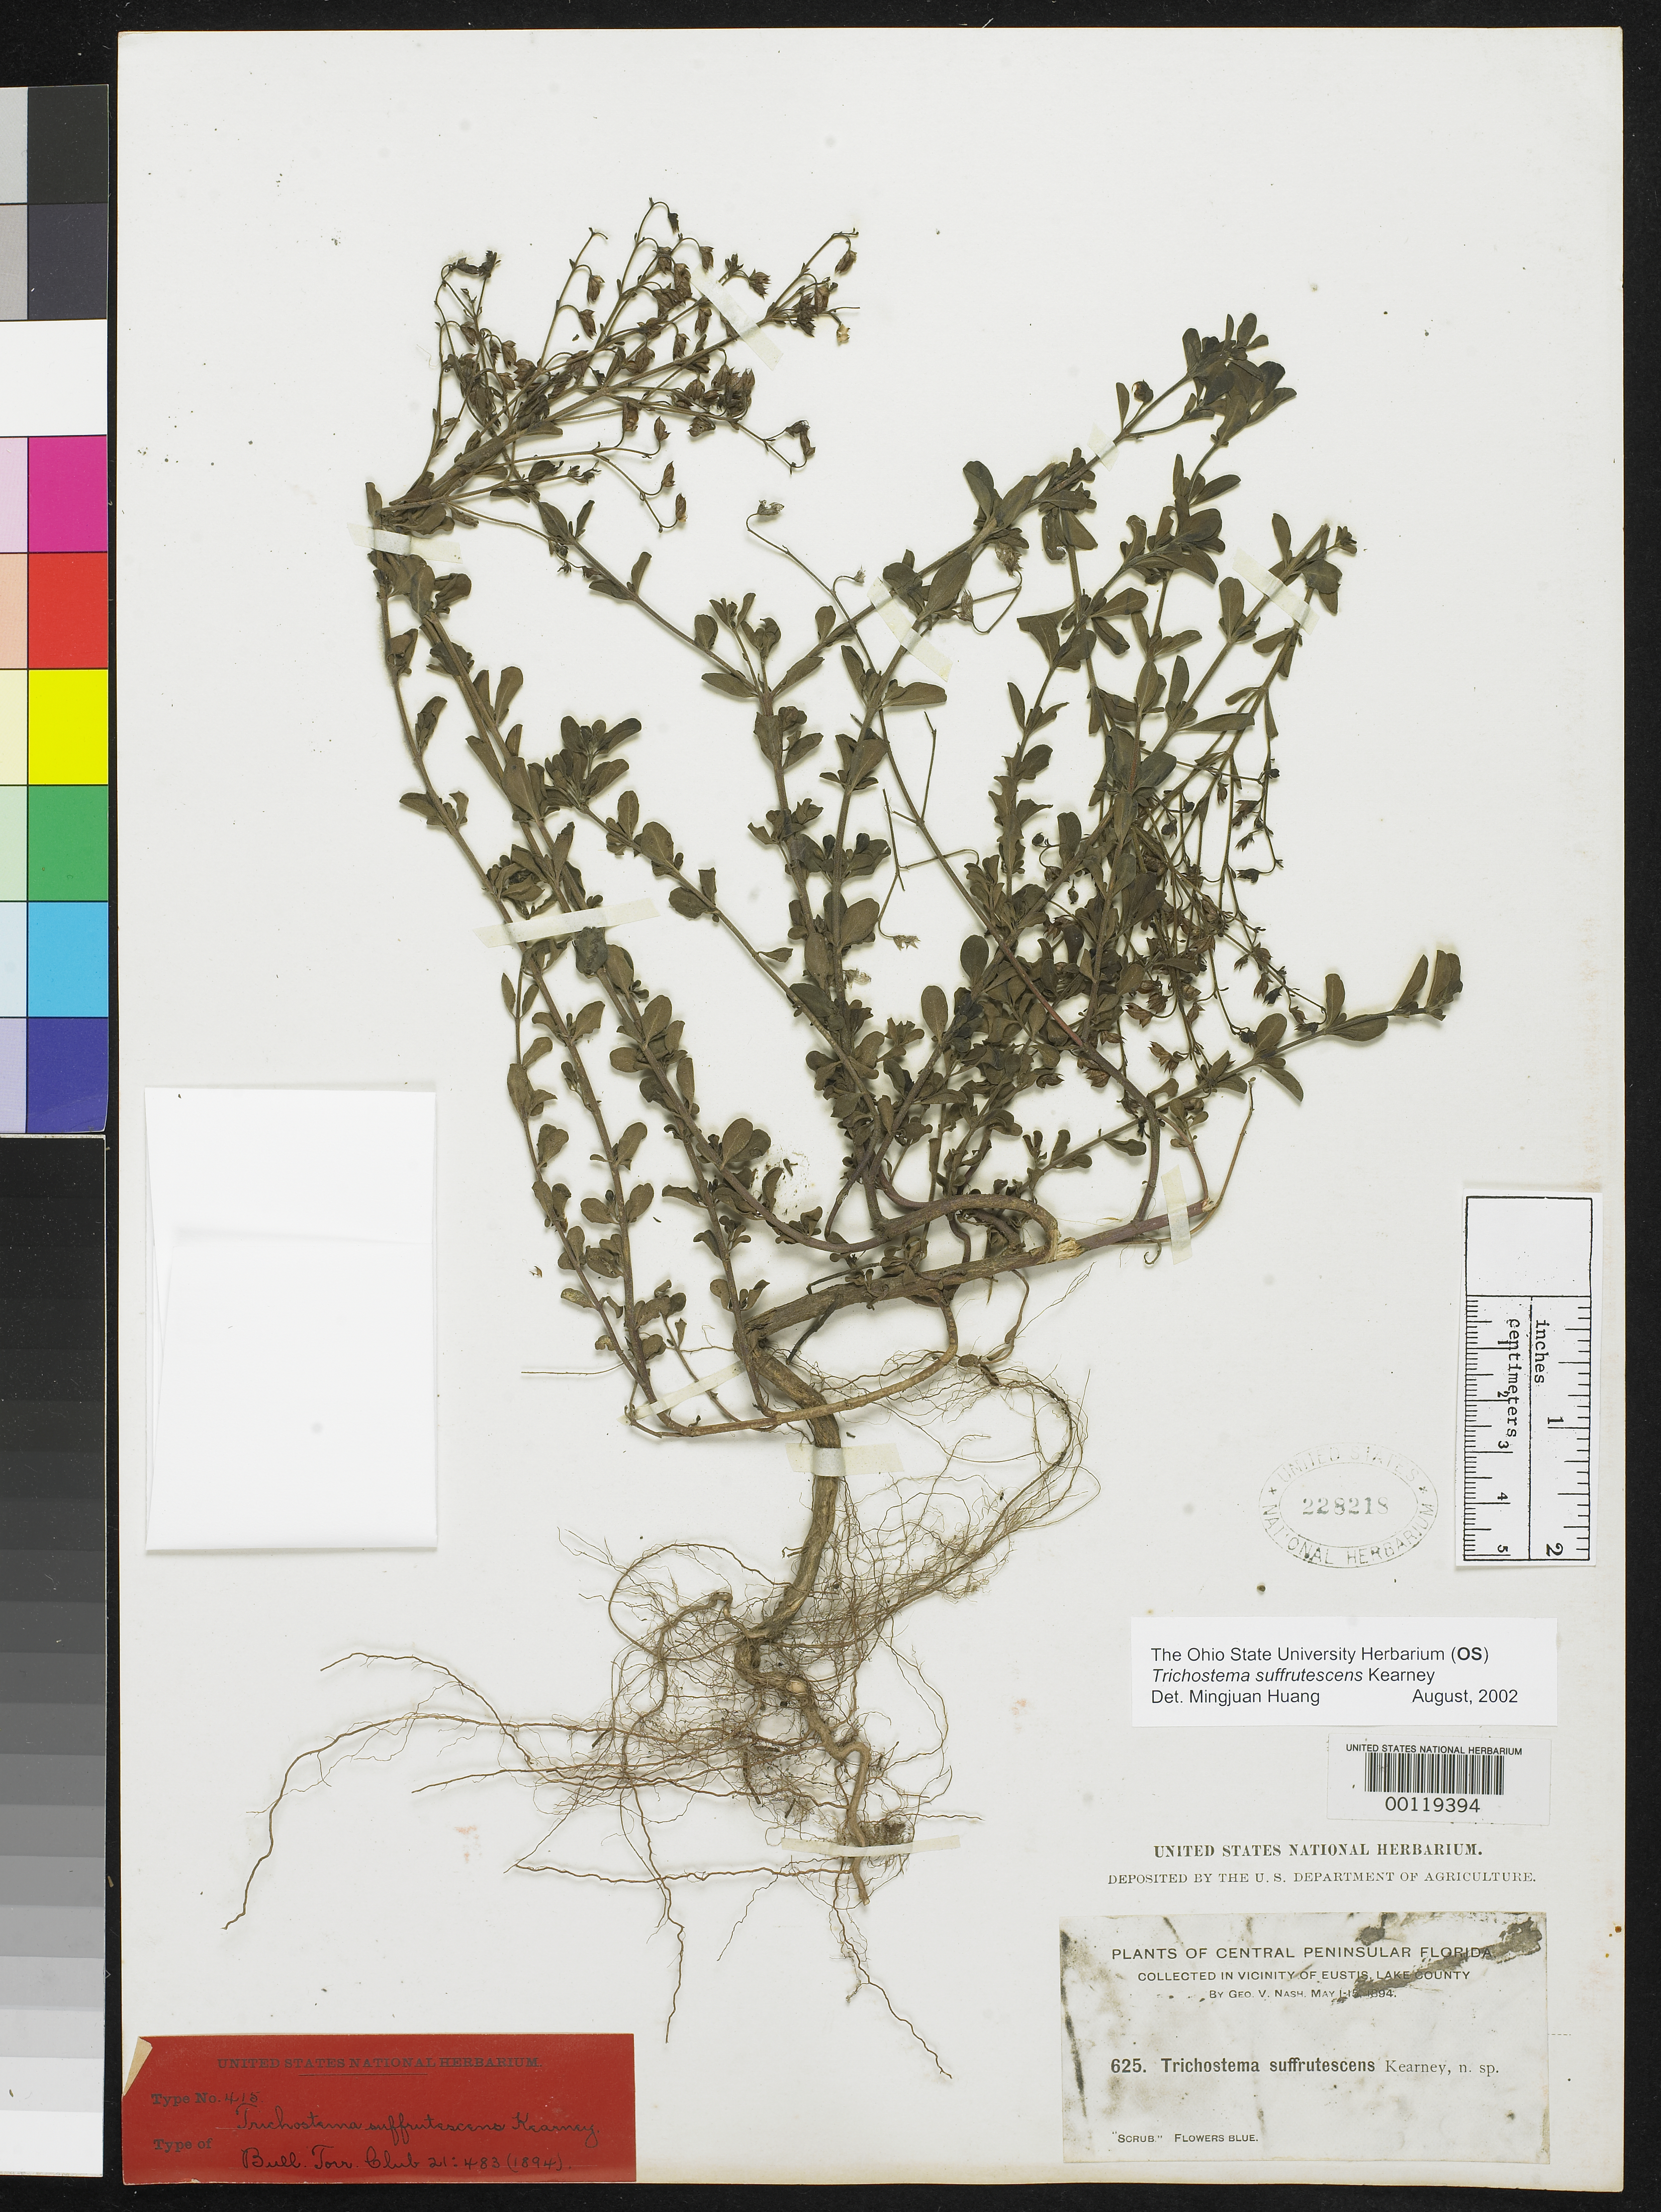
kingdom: Plantae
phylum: Tracheophyta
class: Magnoliopsida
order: Lamiales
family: Lamiaceae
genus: Trichostema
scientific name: Trichostema suffrutescens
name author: Kearney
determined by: Huang, Mingjuan, (OS), Ohio State University Herbarium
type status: Isotype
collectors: G. V. Nash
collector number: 625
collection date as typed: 01 May 1894 to 15 May 1894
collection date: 1894-05-01/1894-05-15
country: United States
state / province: Florida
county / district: Lake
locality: Vicinity of Eustis.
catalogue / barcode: US 228218